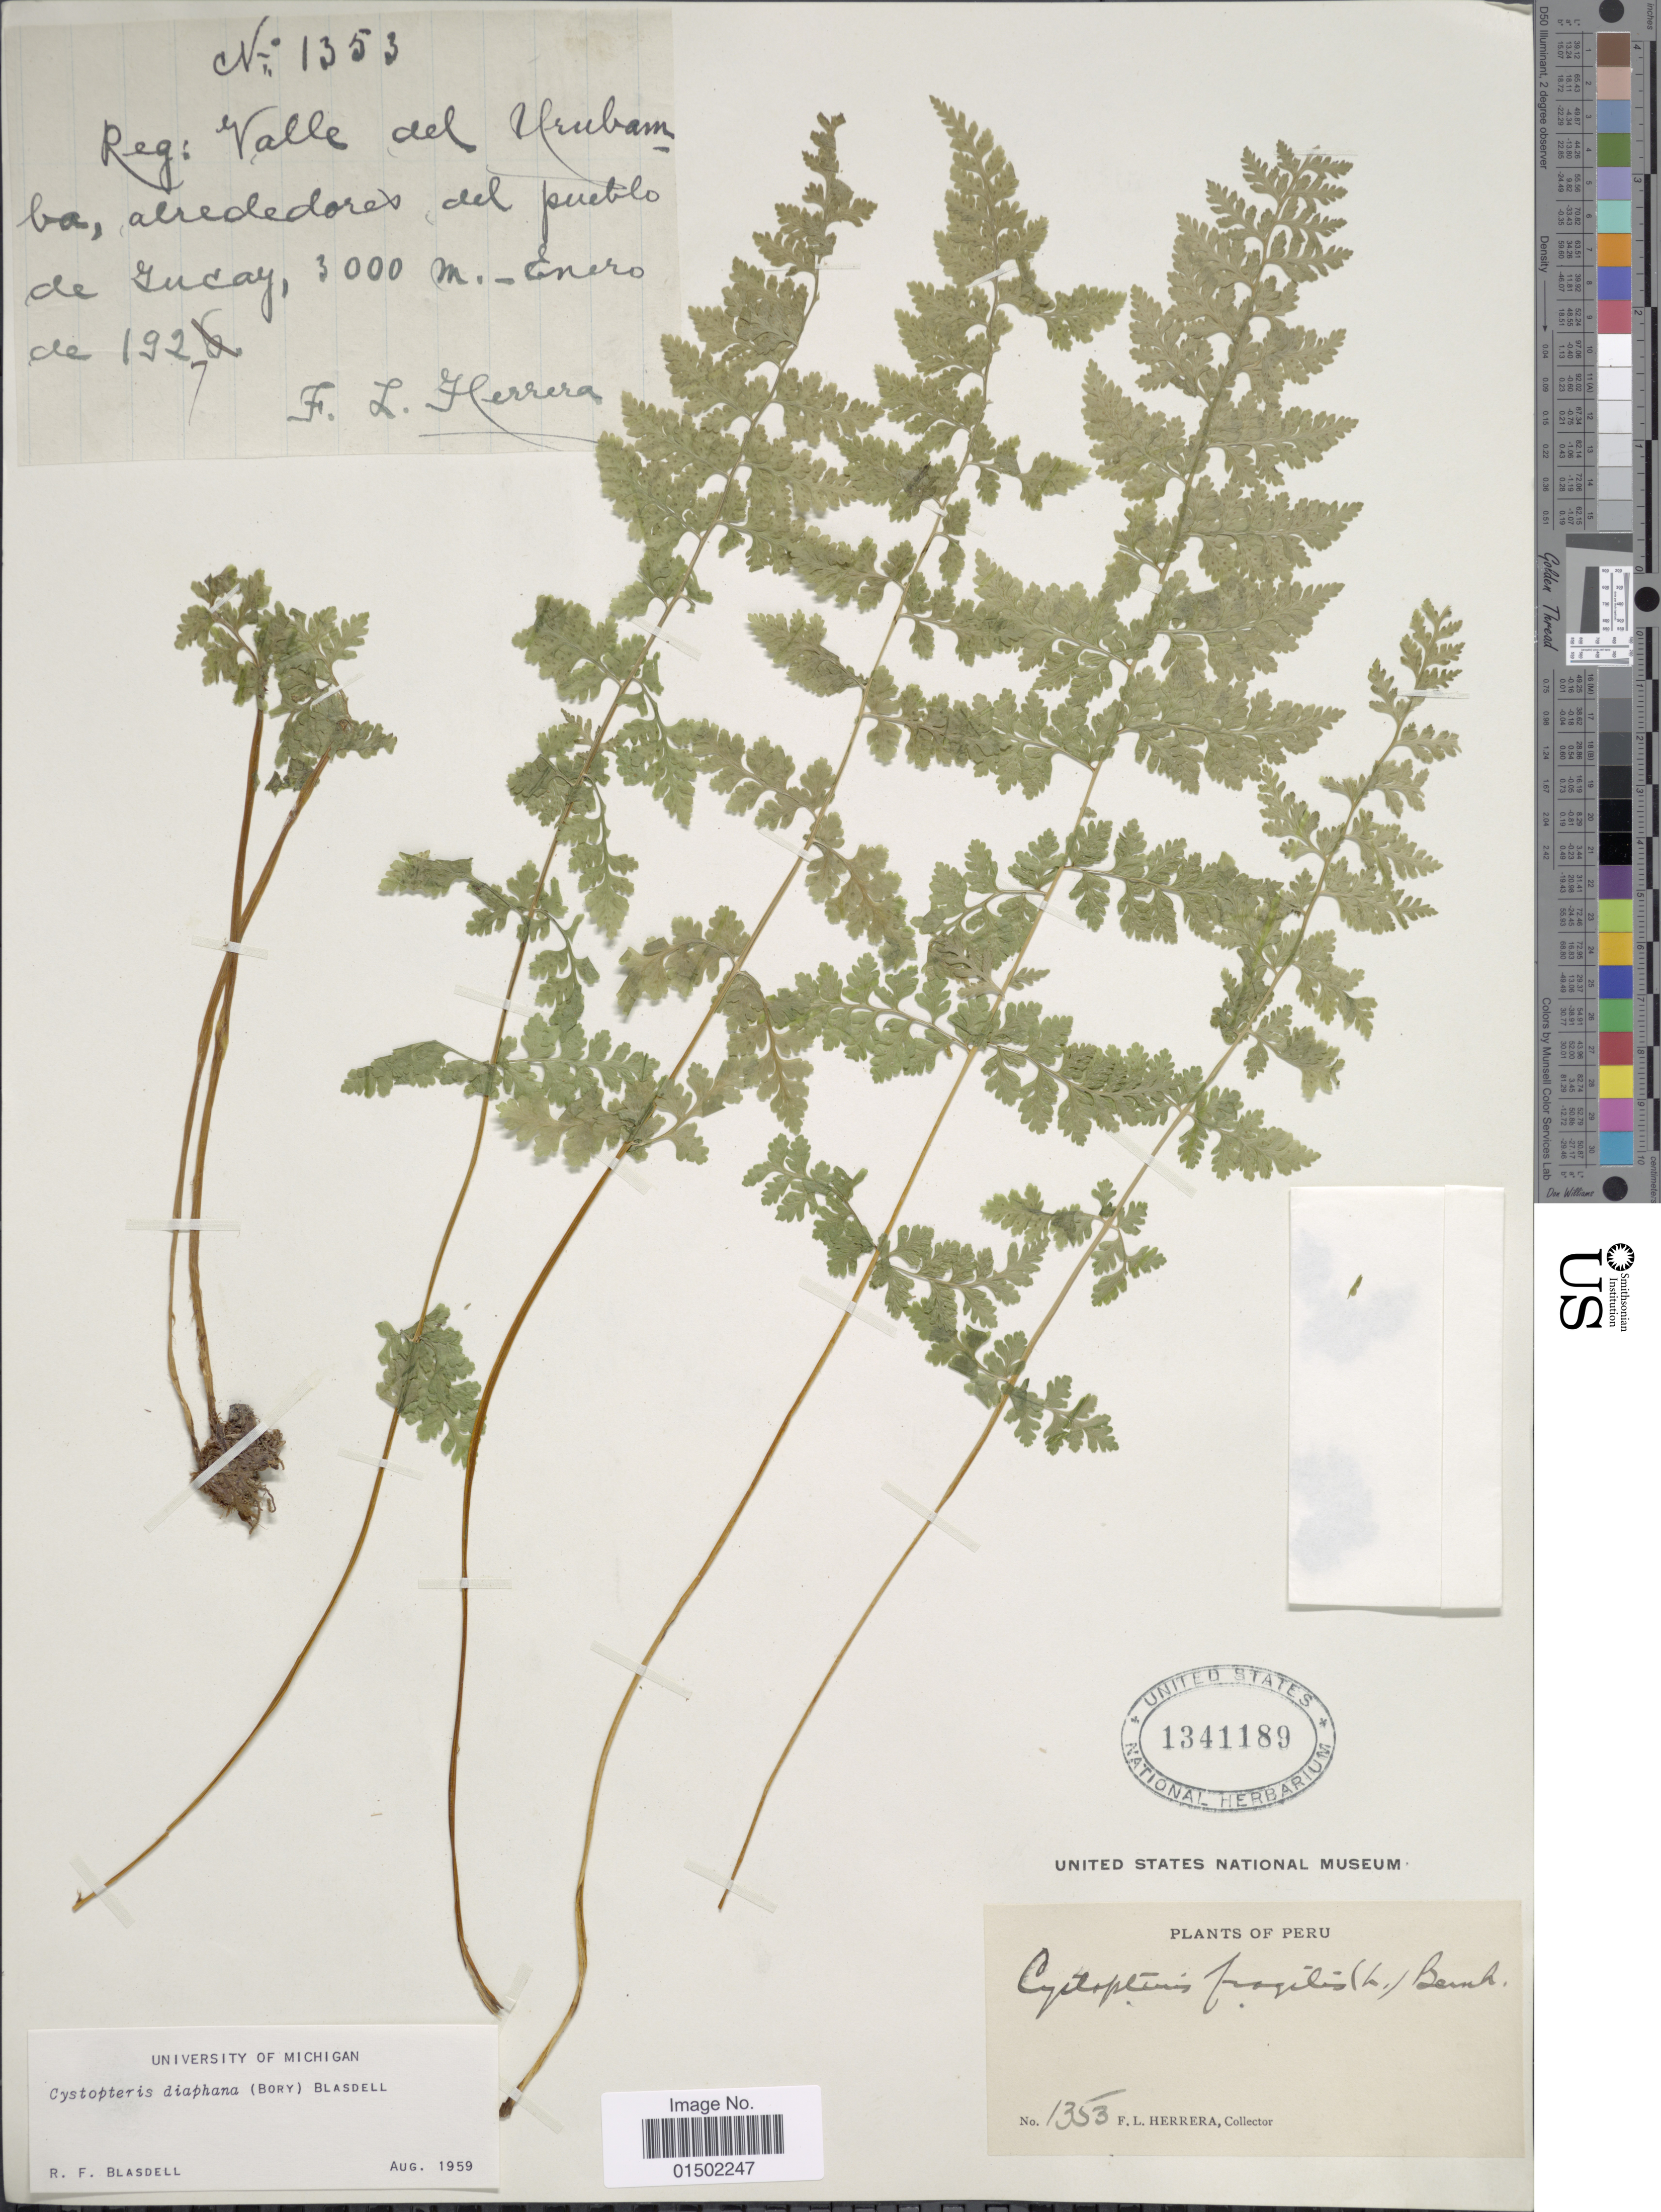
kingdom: Plantae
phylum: Tracheophyta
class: Polypodiopsida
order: Polypodiales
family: Cystopteridaceae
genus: Cystopteris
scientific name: Cystopteris diaphana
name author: (Bory) Blasdell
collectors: F. L. Herrera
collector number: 1353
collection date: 1927-01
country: Peru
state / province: Cusco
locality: Valle del Urubamba, alrededores del pueblo de Yucay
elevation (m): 3000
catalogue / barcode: US 1341189